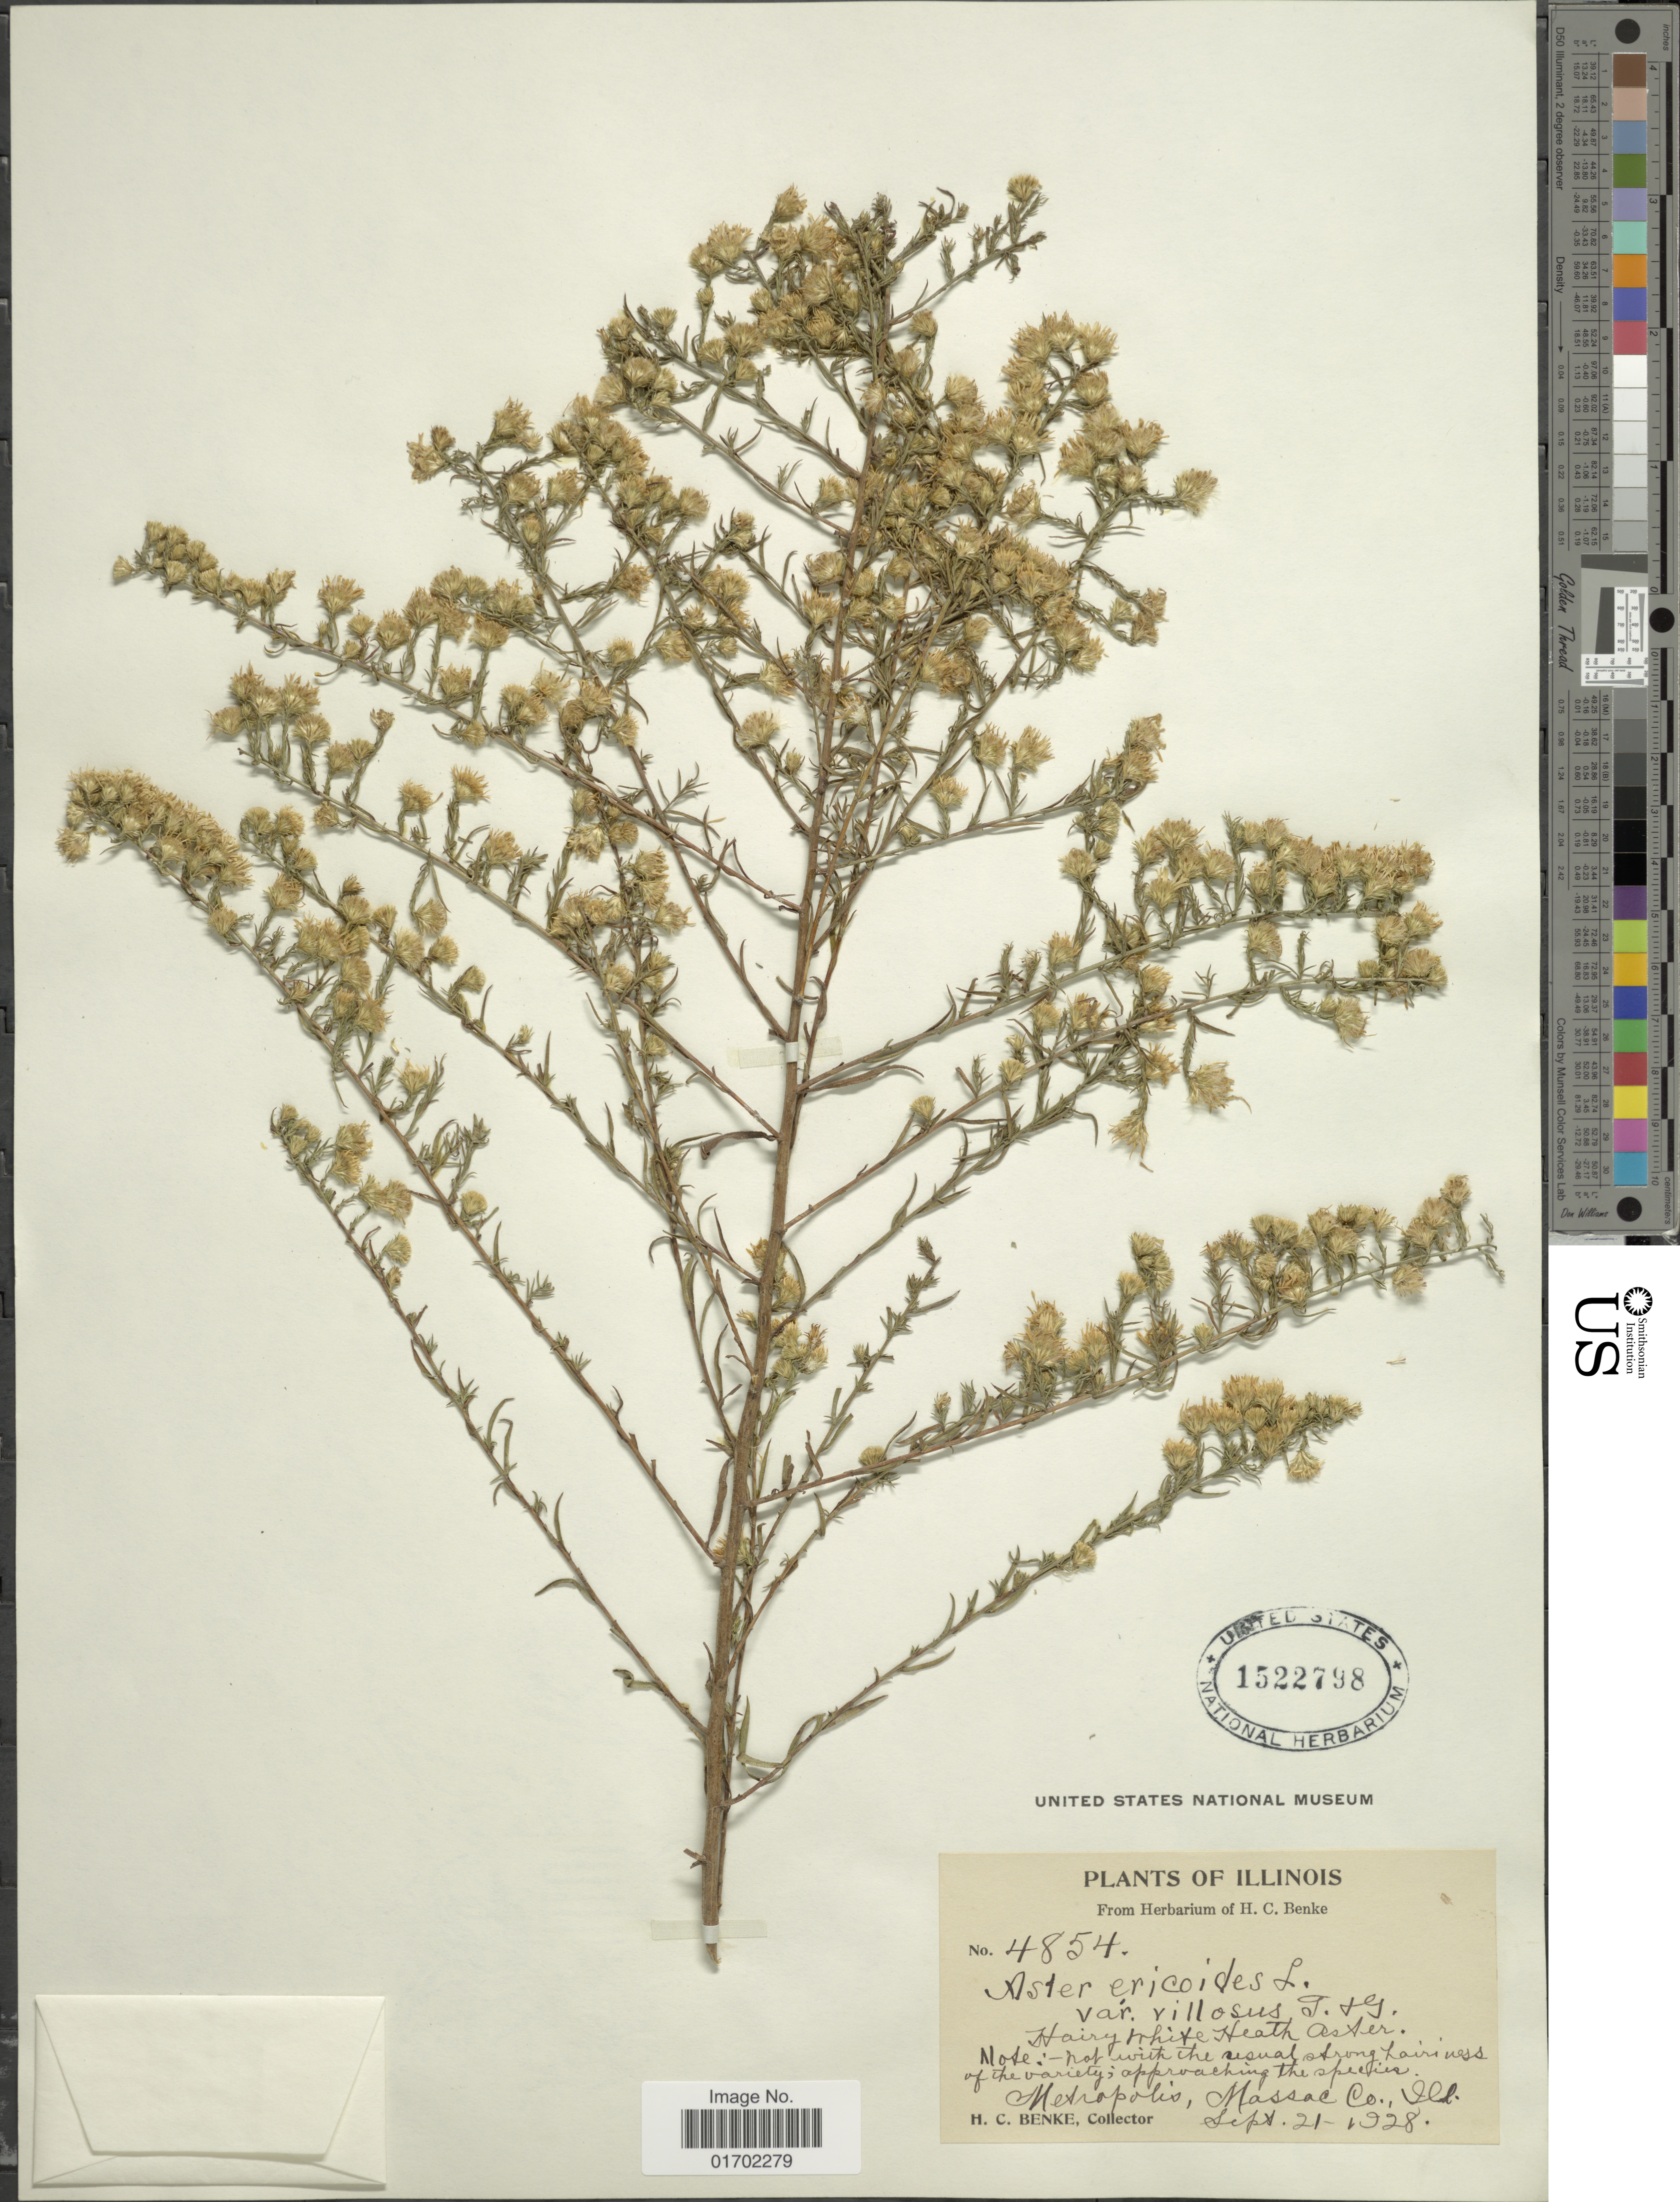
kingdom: Plantae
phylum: Tracheophyta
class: Magnoliopsida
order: Asterales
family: Asteraceae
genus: Symphyotrichum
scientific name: Symphyotrichum pilosum var. pilosum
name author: (Willd.) G.L. Nesom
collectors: H. Benke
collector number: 4854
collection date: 1928-09-21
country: United States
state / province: Illinois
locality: Metropolis, Massac Co.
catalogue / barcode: US 1522798